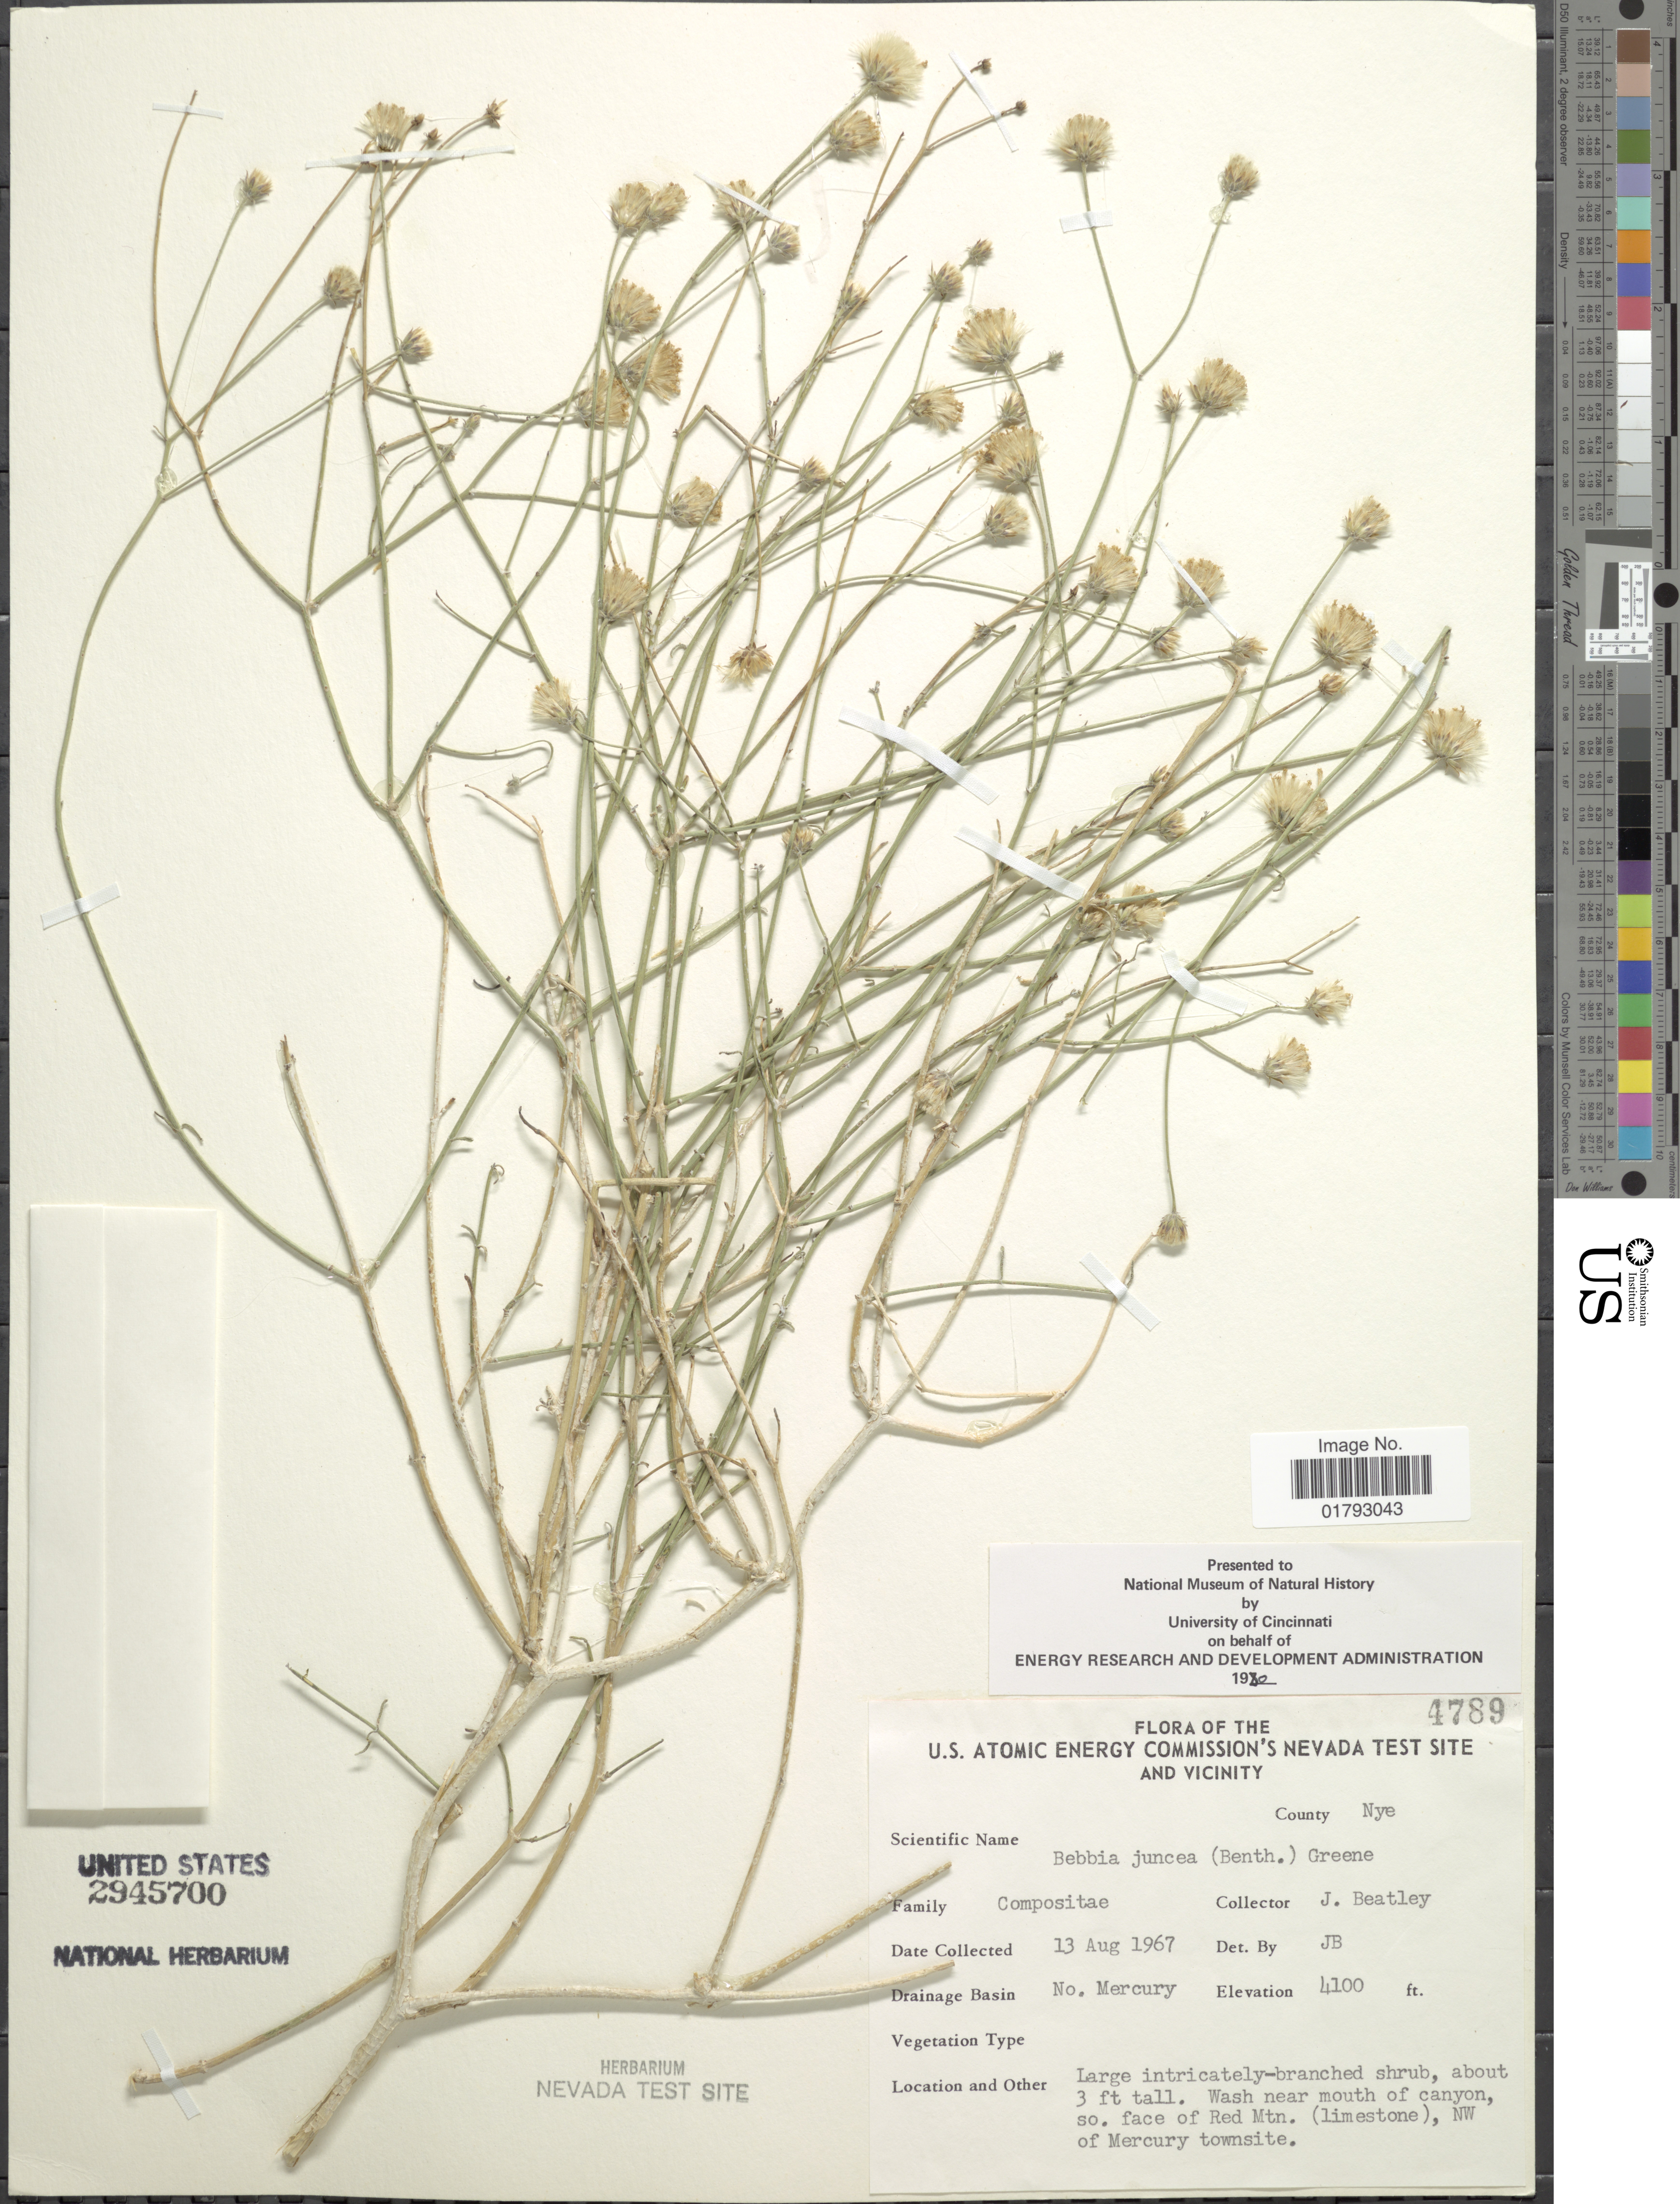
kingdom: Plantae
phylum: Tracheophyta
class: Magnoliopsida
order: Asterales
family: Asteraceae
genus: Bebbia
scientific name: Bebbia juncea var. aspera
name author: Greene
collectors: J. C. Beatley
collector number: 4789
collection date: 1967-08-13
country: United States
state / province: Nevada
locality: U.S.Atomic Energy Commission's Nevada Test site and vicinity. Drainage Basin No, Mercury. Wash near mouth of canyon so. face of Red Mtn. (limestone), NW of Mercury townsite.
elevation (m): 1250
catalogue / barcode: US 2945700